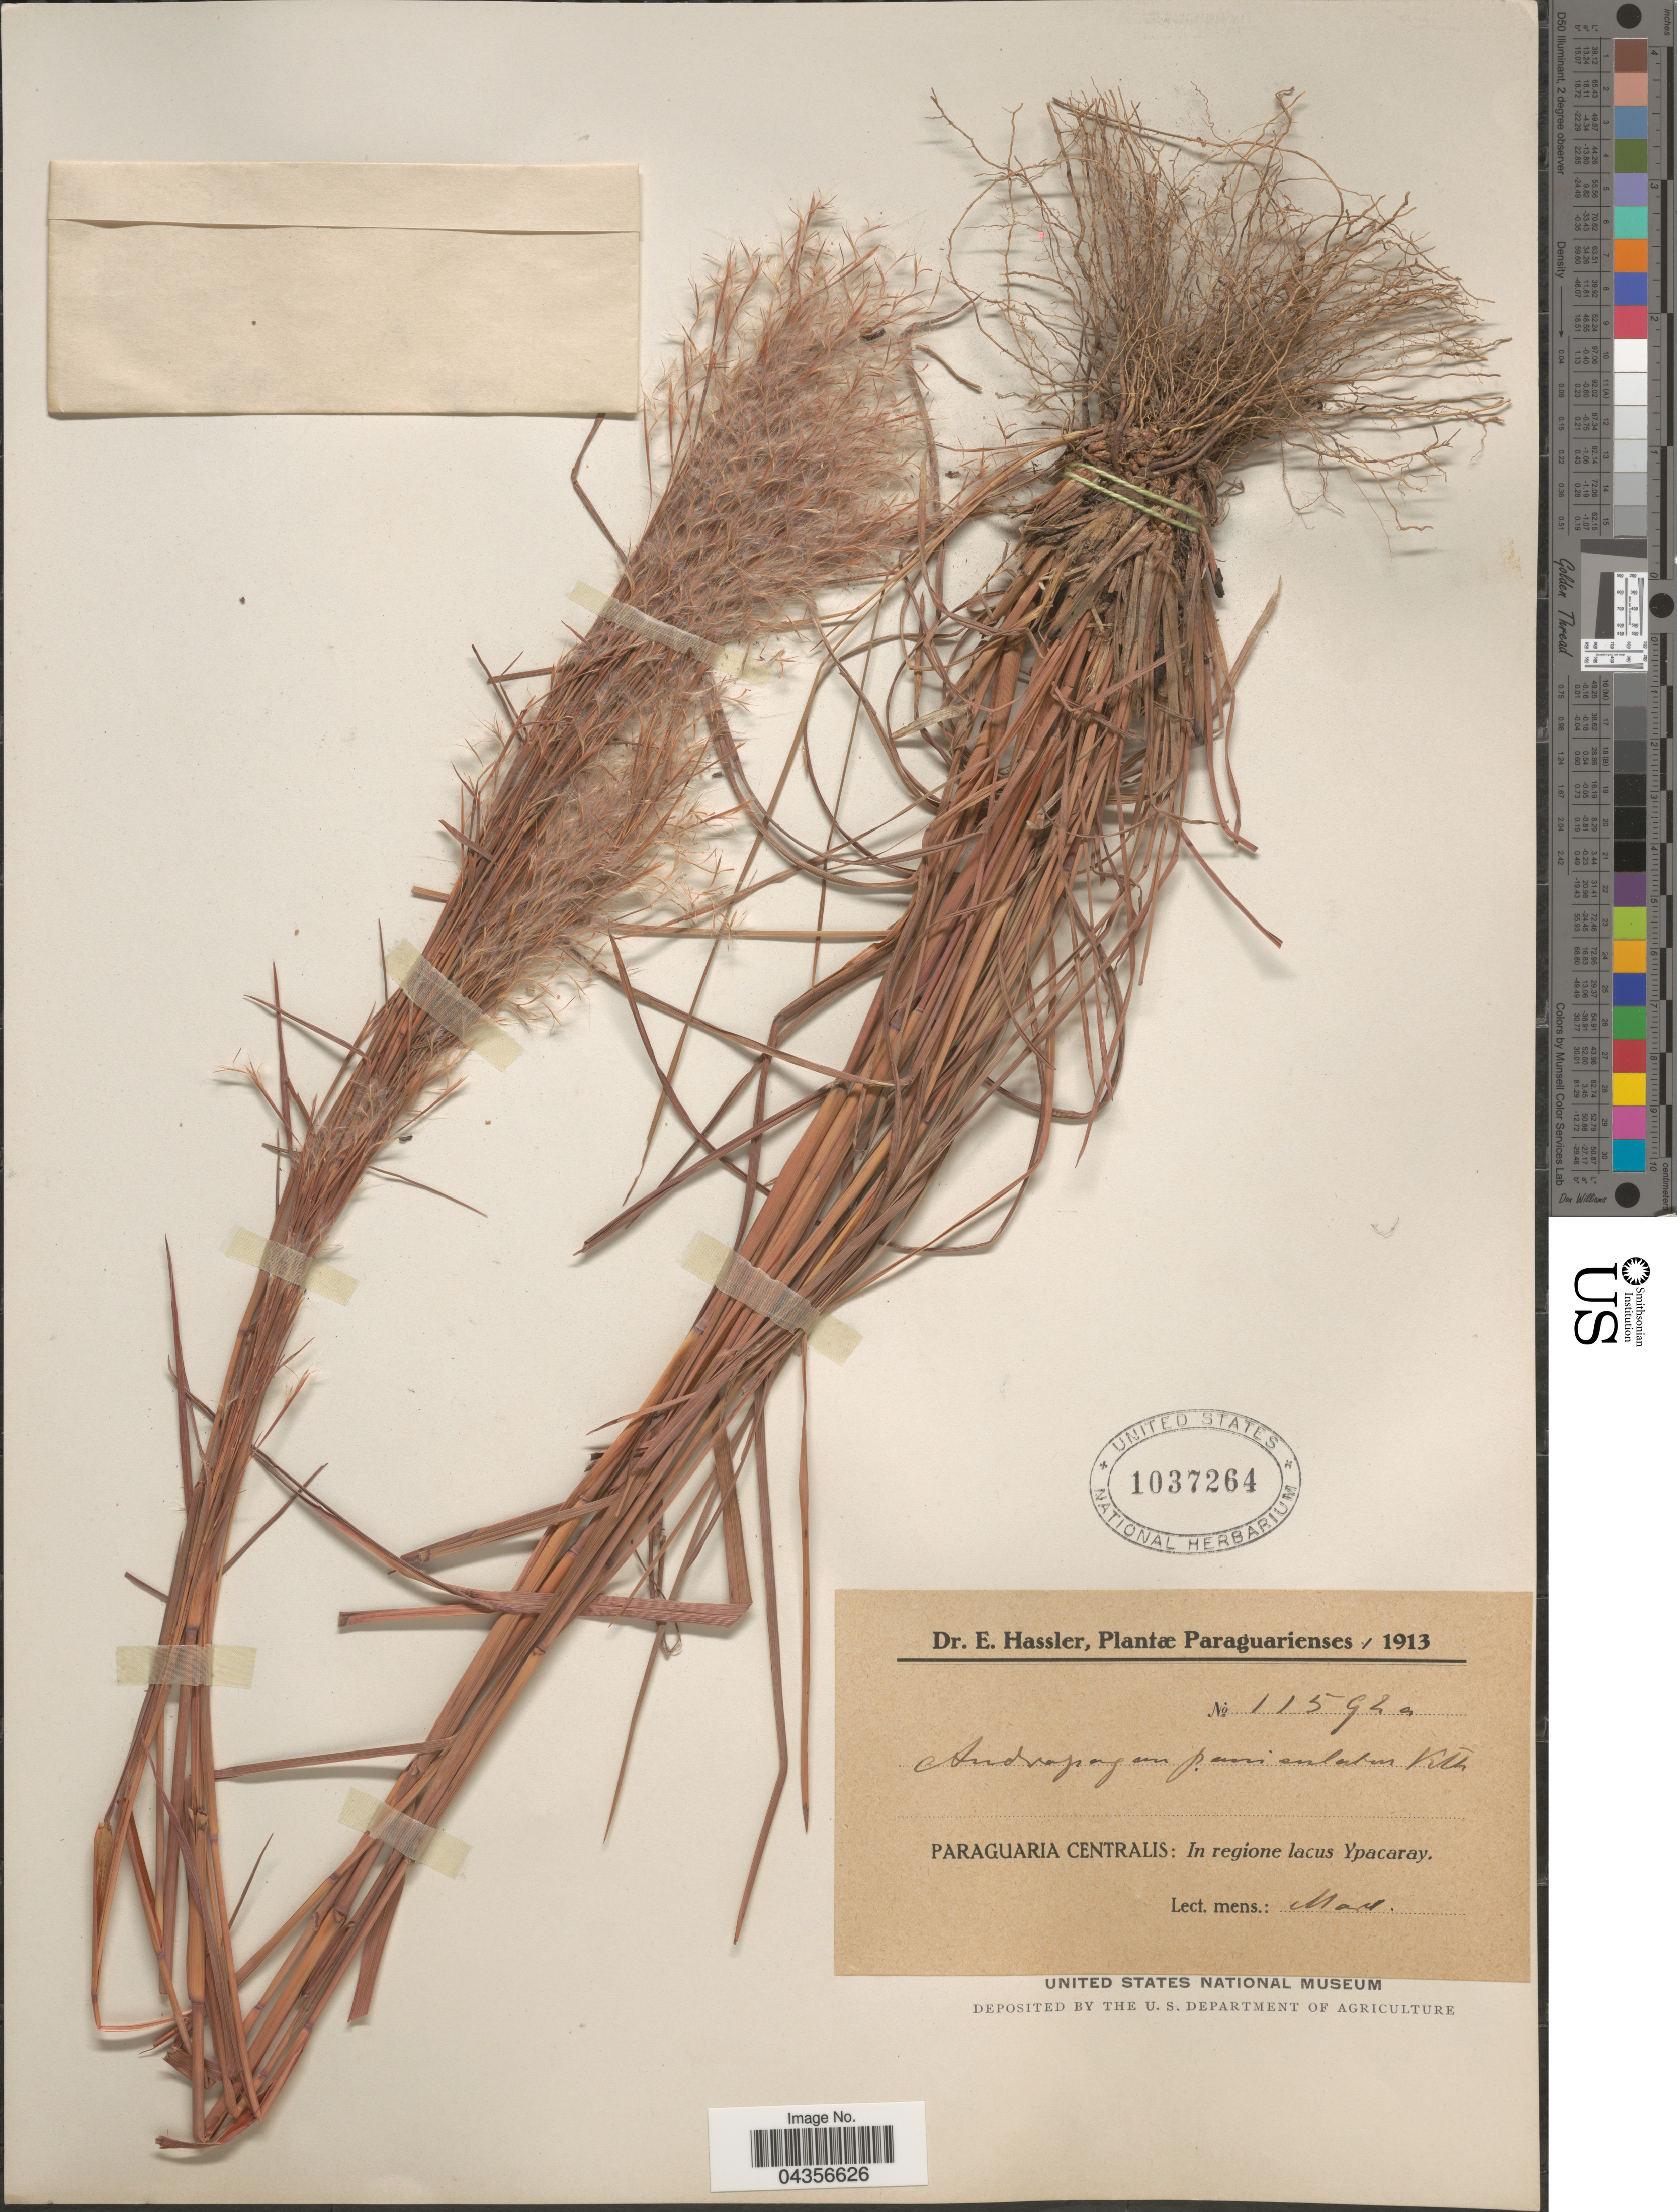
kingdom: Plantae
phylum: Tracheophyta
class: Liliopsida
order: Poales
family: Poaceae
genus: Schizachyrium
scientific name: Schizachyrium microstachyum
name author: (Desv. ex Ham.) Roseng. et al.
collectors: E. Hassler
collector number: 11592a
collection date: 1913-03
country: Paraguay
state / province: Paraguari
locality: Paraguaria Centralis: In regione lacus Ypacaray.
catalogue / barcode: US 1037264